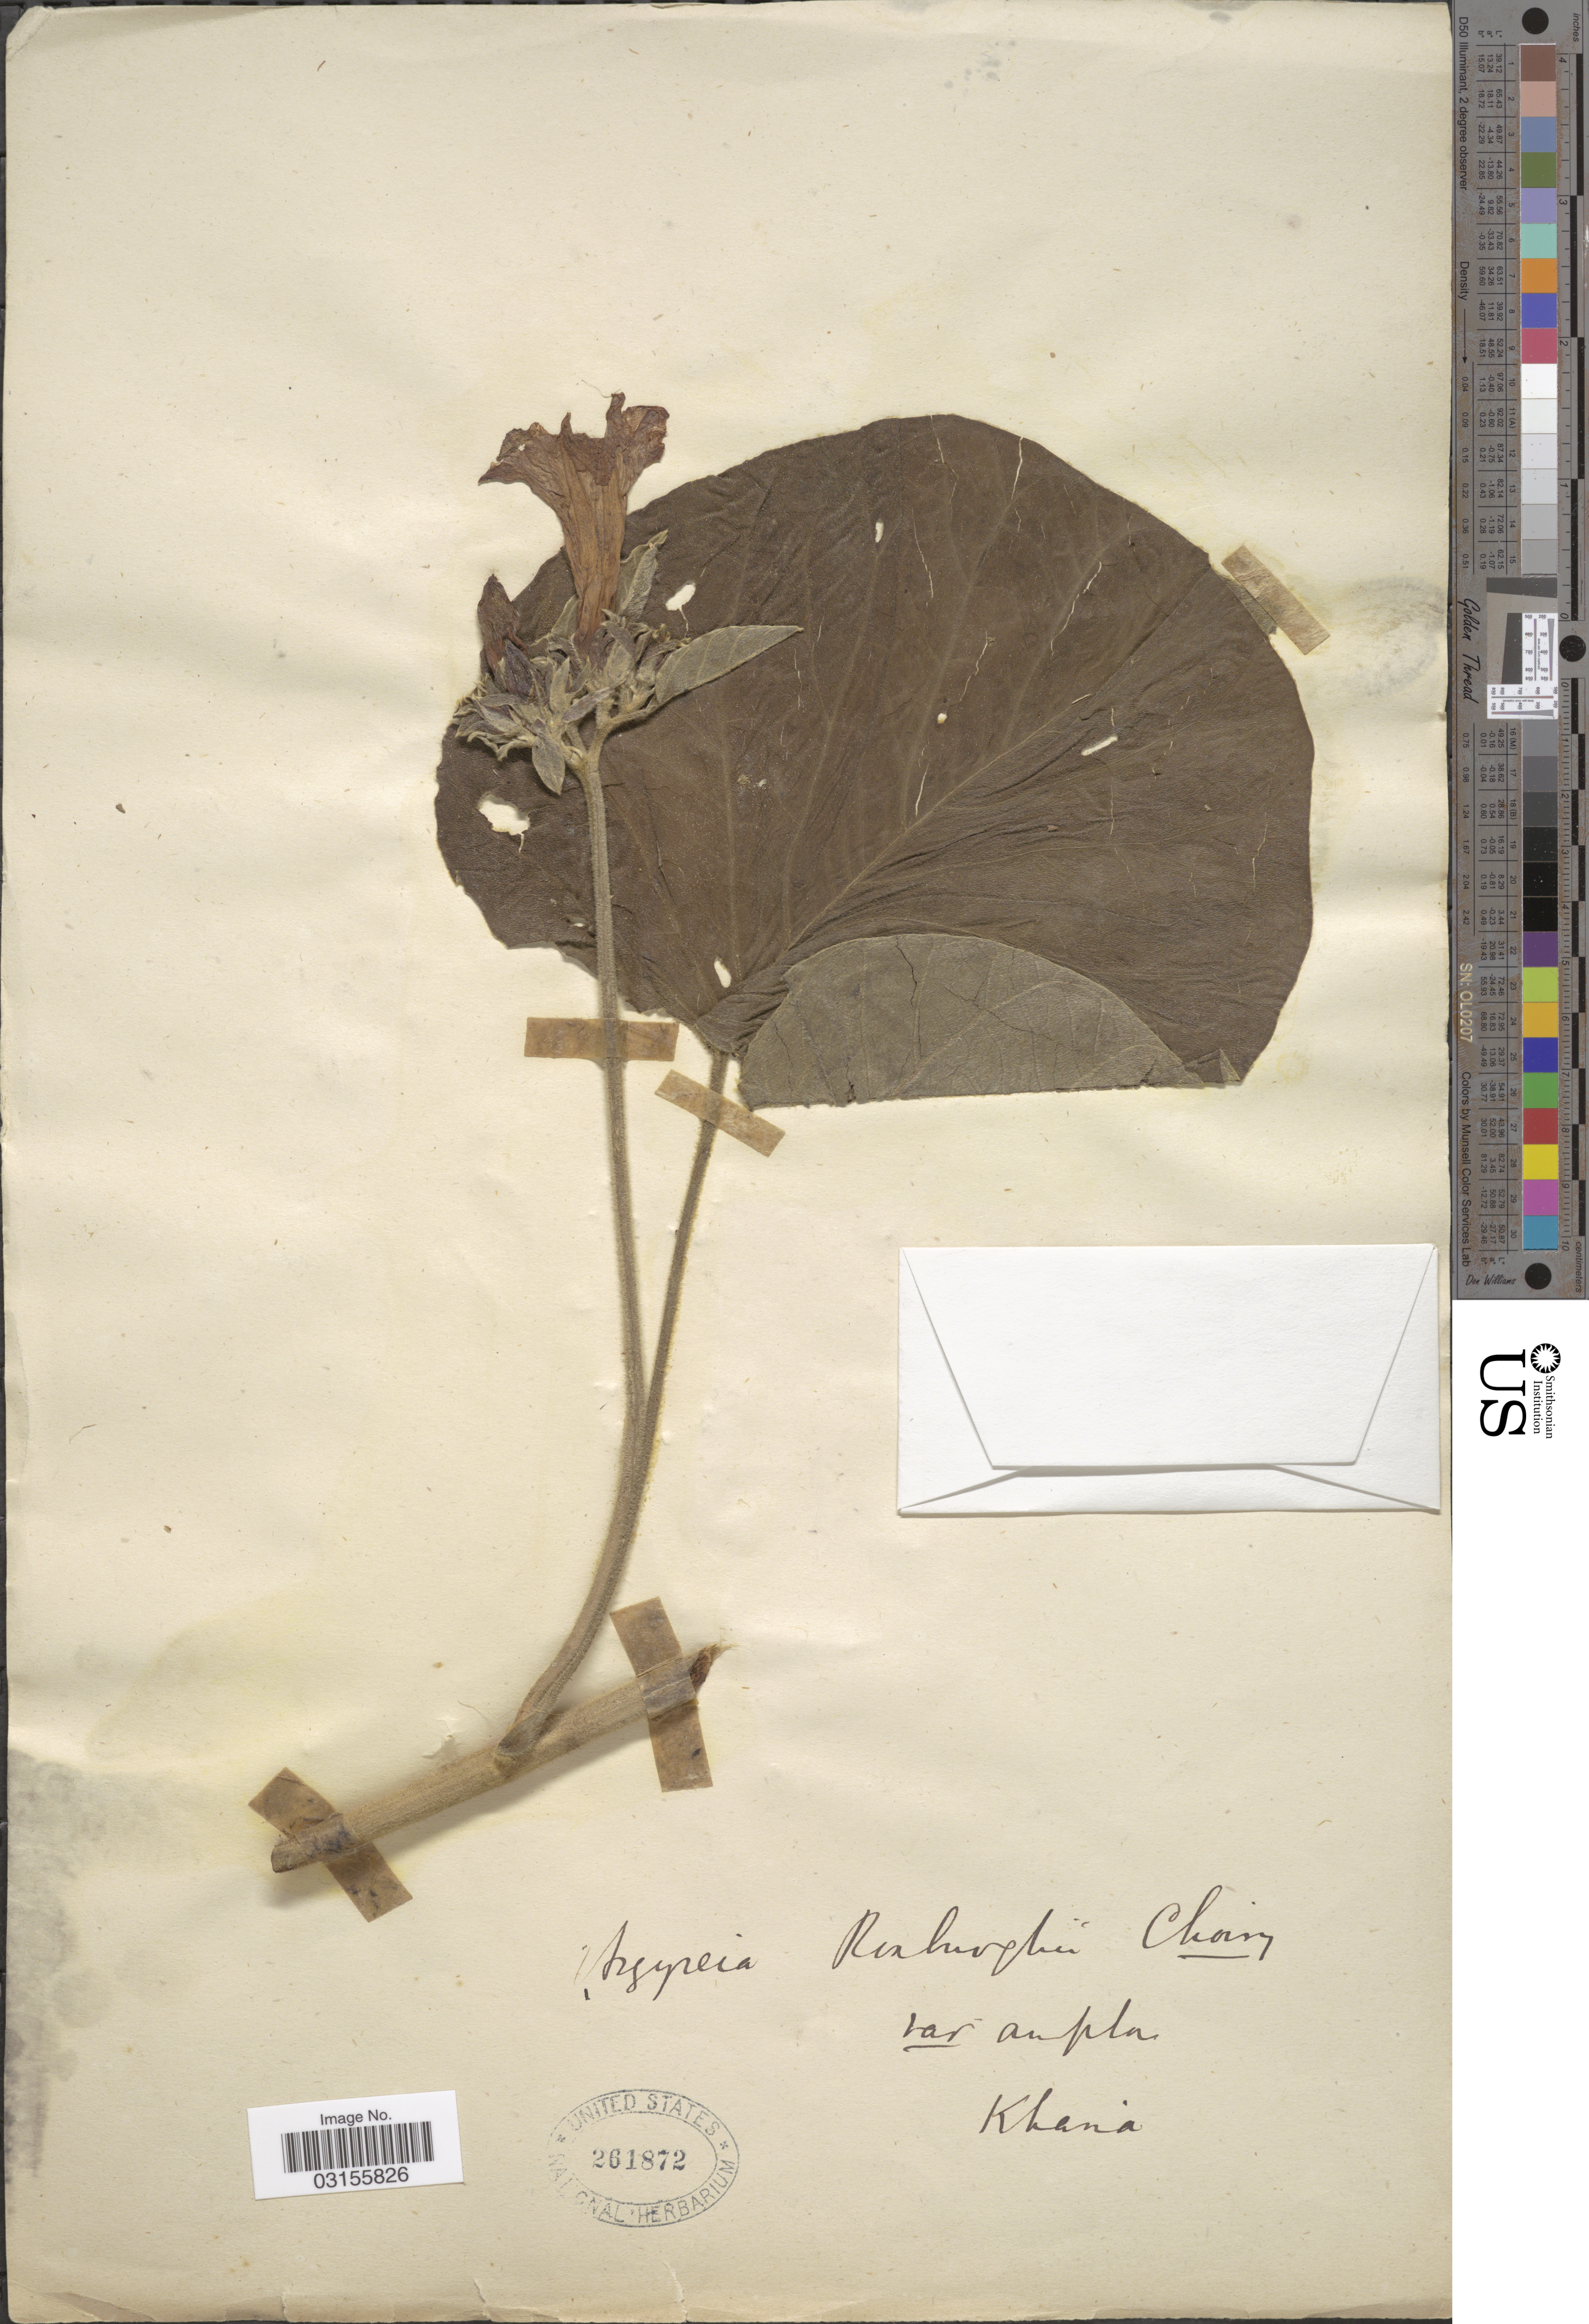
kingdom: Plantae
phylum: Tracheophyta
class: Magnoliopsida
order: Solanales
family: Convolvulaceae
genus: Argyreia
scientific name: Argyreia roxburghii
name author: (Wall.) Arn. ex Choisy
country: India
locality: Khasia.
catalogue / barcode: US 261872